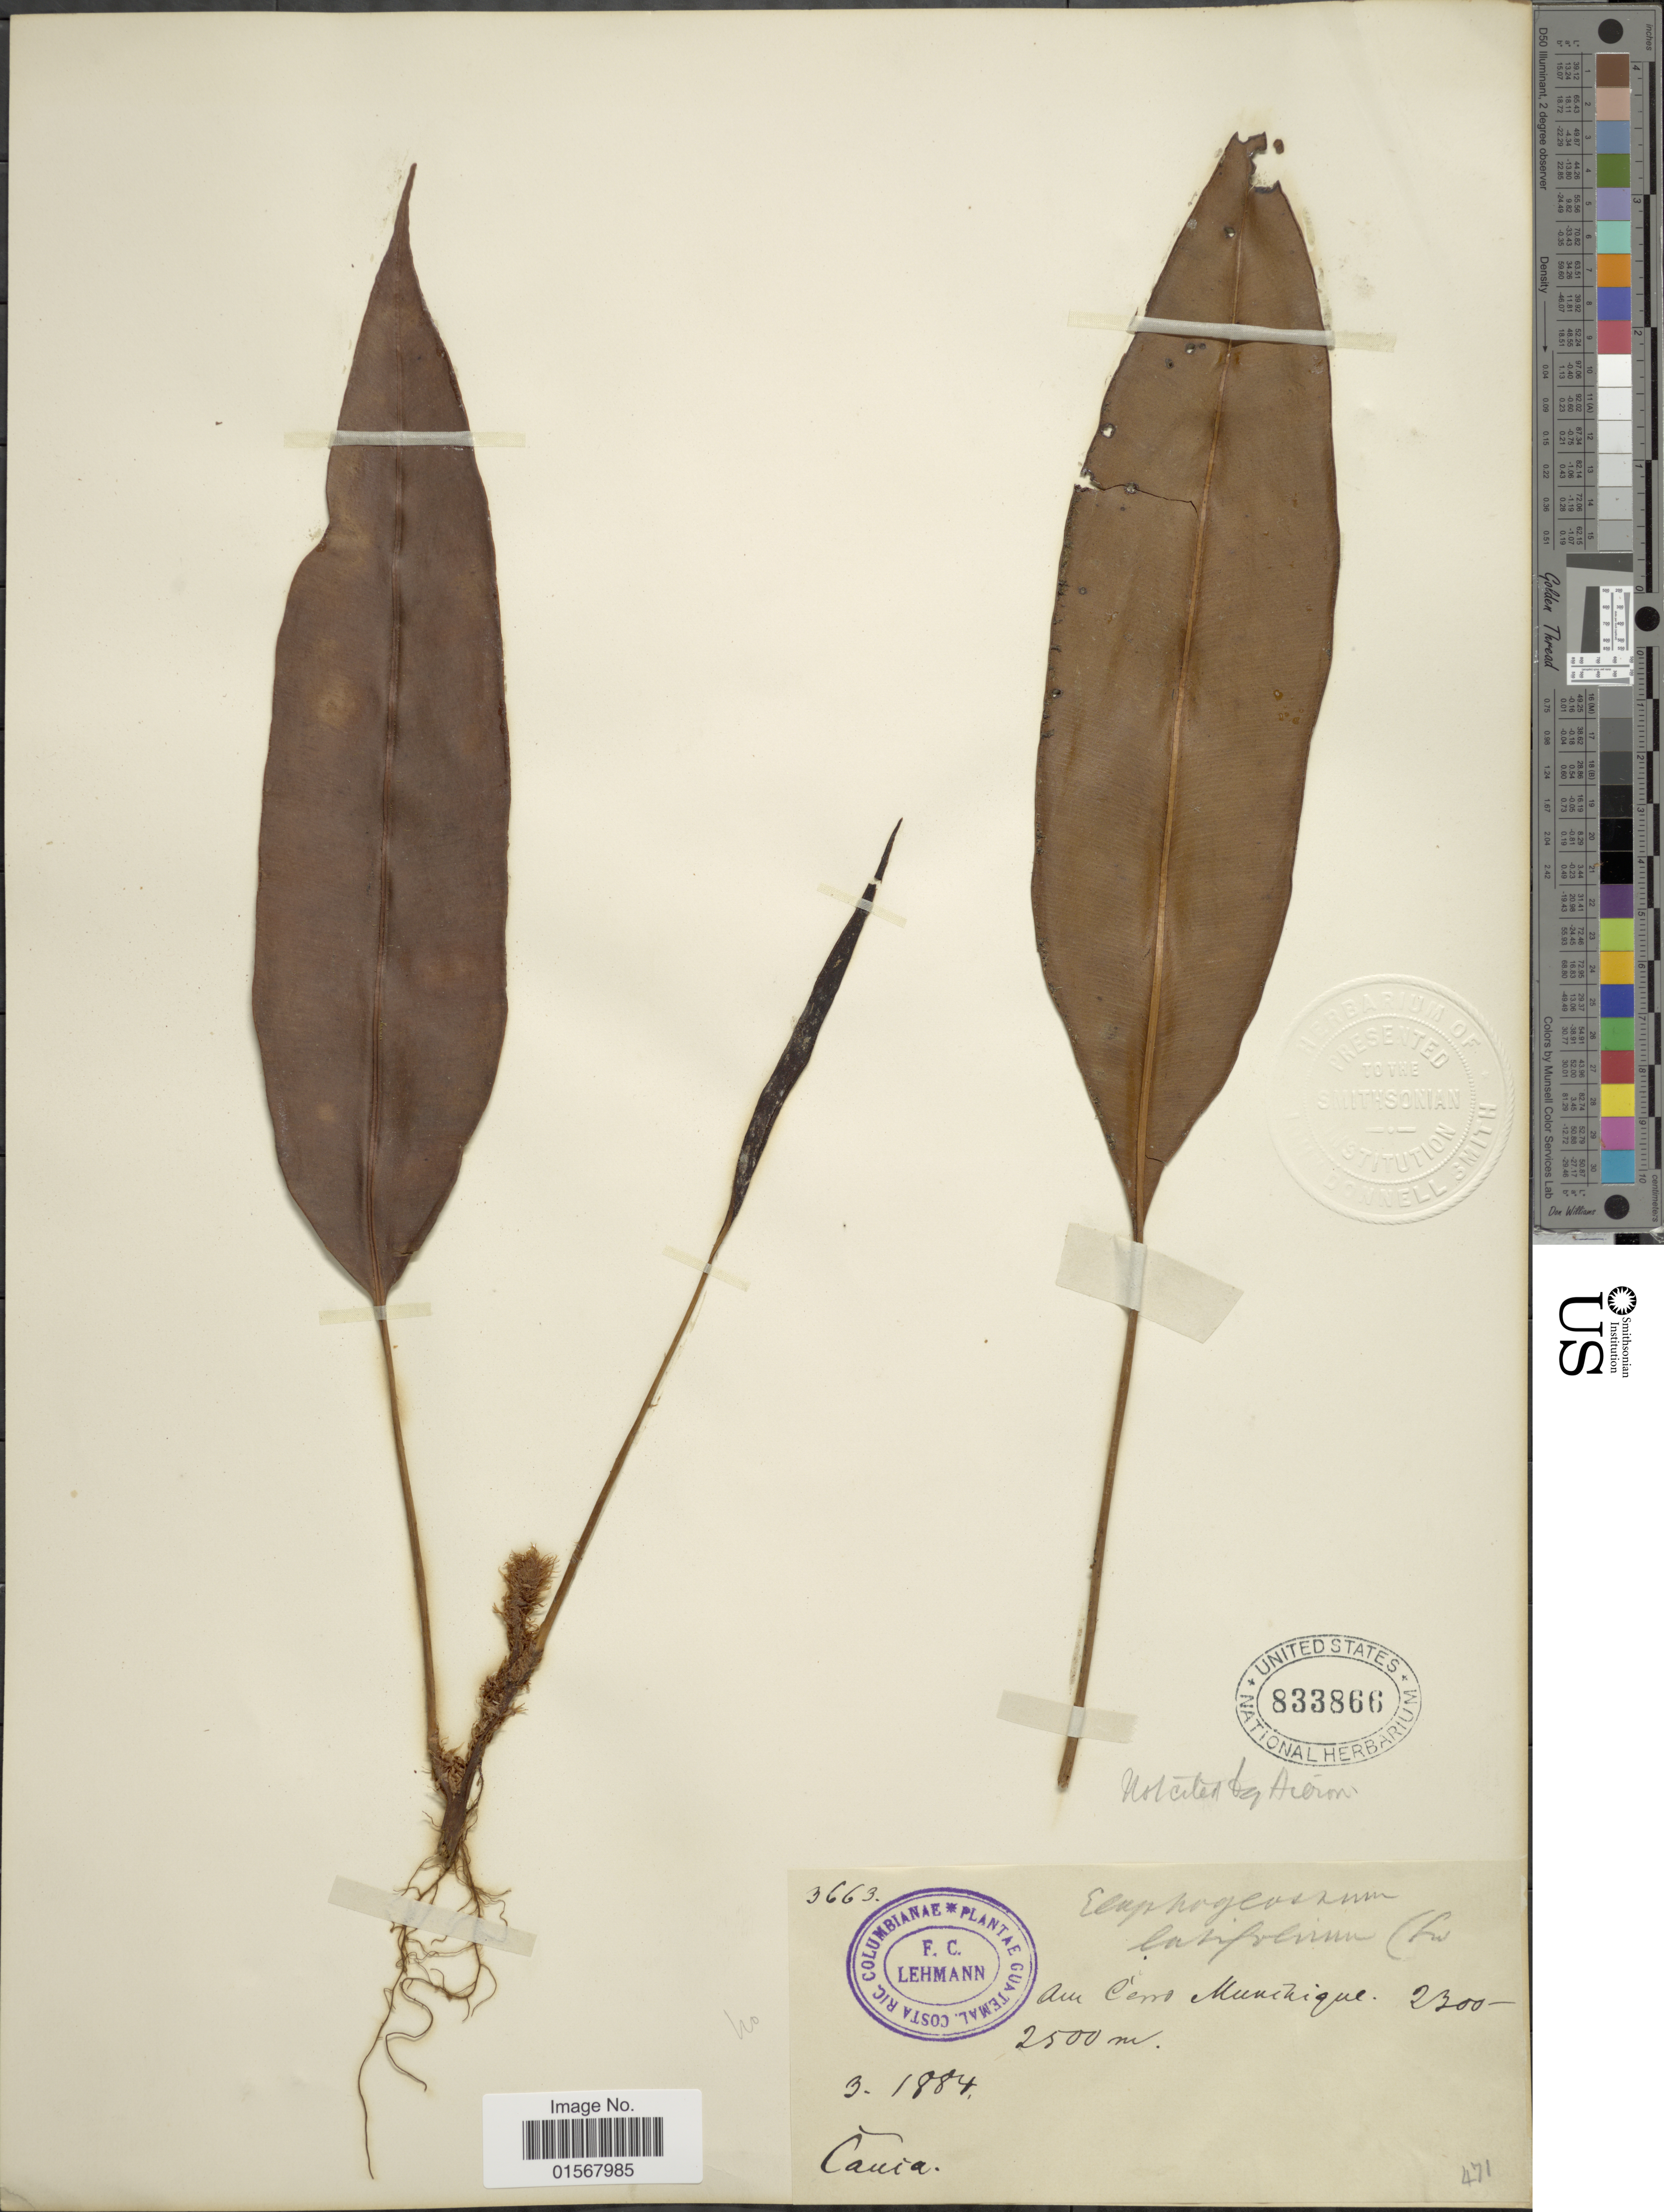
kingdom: Plantae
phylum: Tracheophyta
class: Polypodiopsida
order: Polypodiales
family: Dryopteridaceae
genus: Elaphoglossum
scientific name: Elaphoglossum sp.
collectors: F. C. Lehmann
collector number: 3663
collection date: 1884-03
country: Colombia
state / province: Cauca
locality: Au Cerro Manrique, Cauca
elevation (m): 2300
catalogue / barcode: US 833866